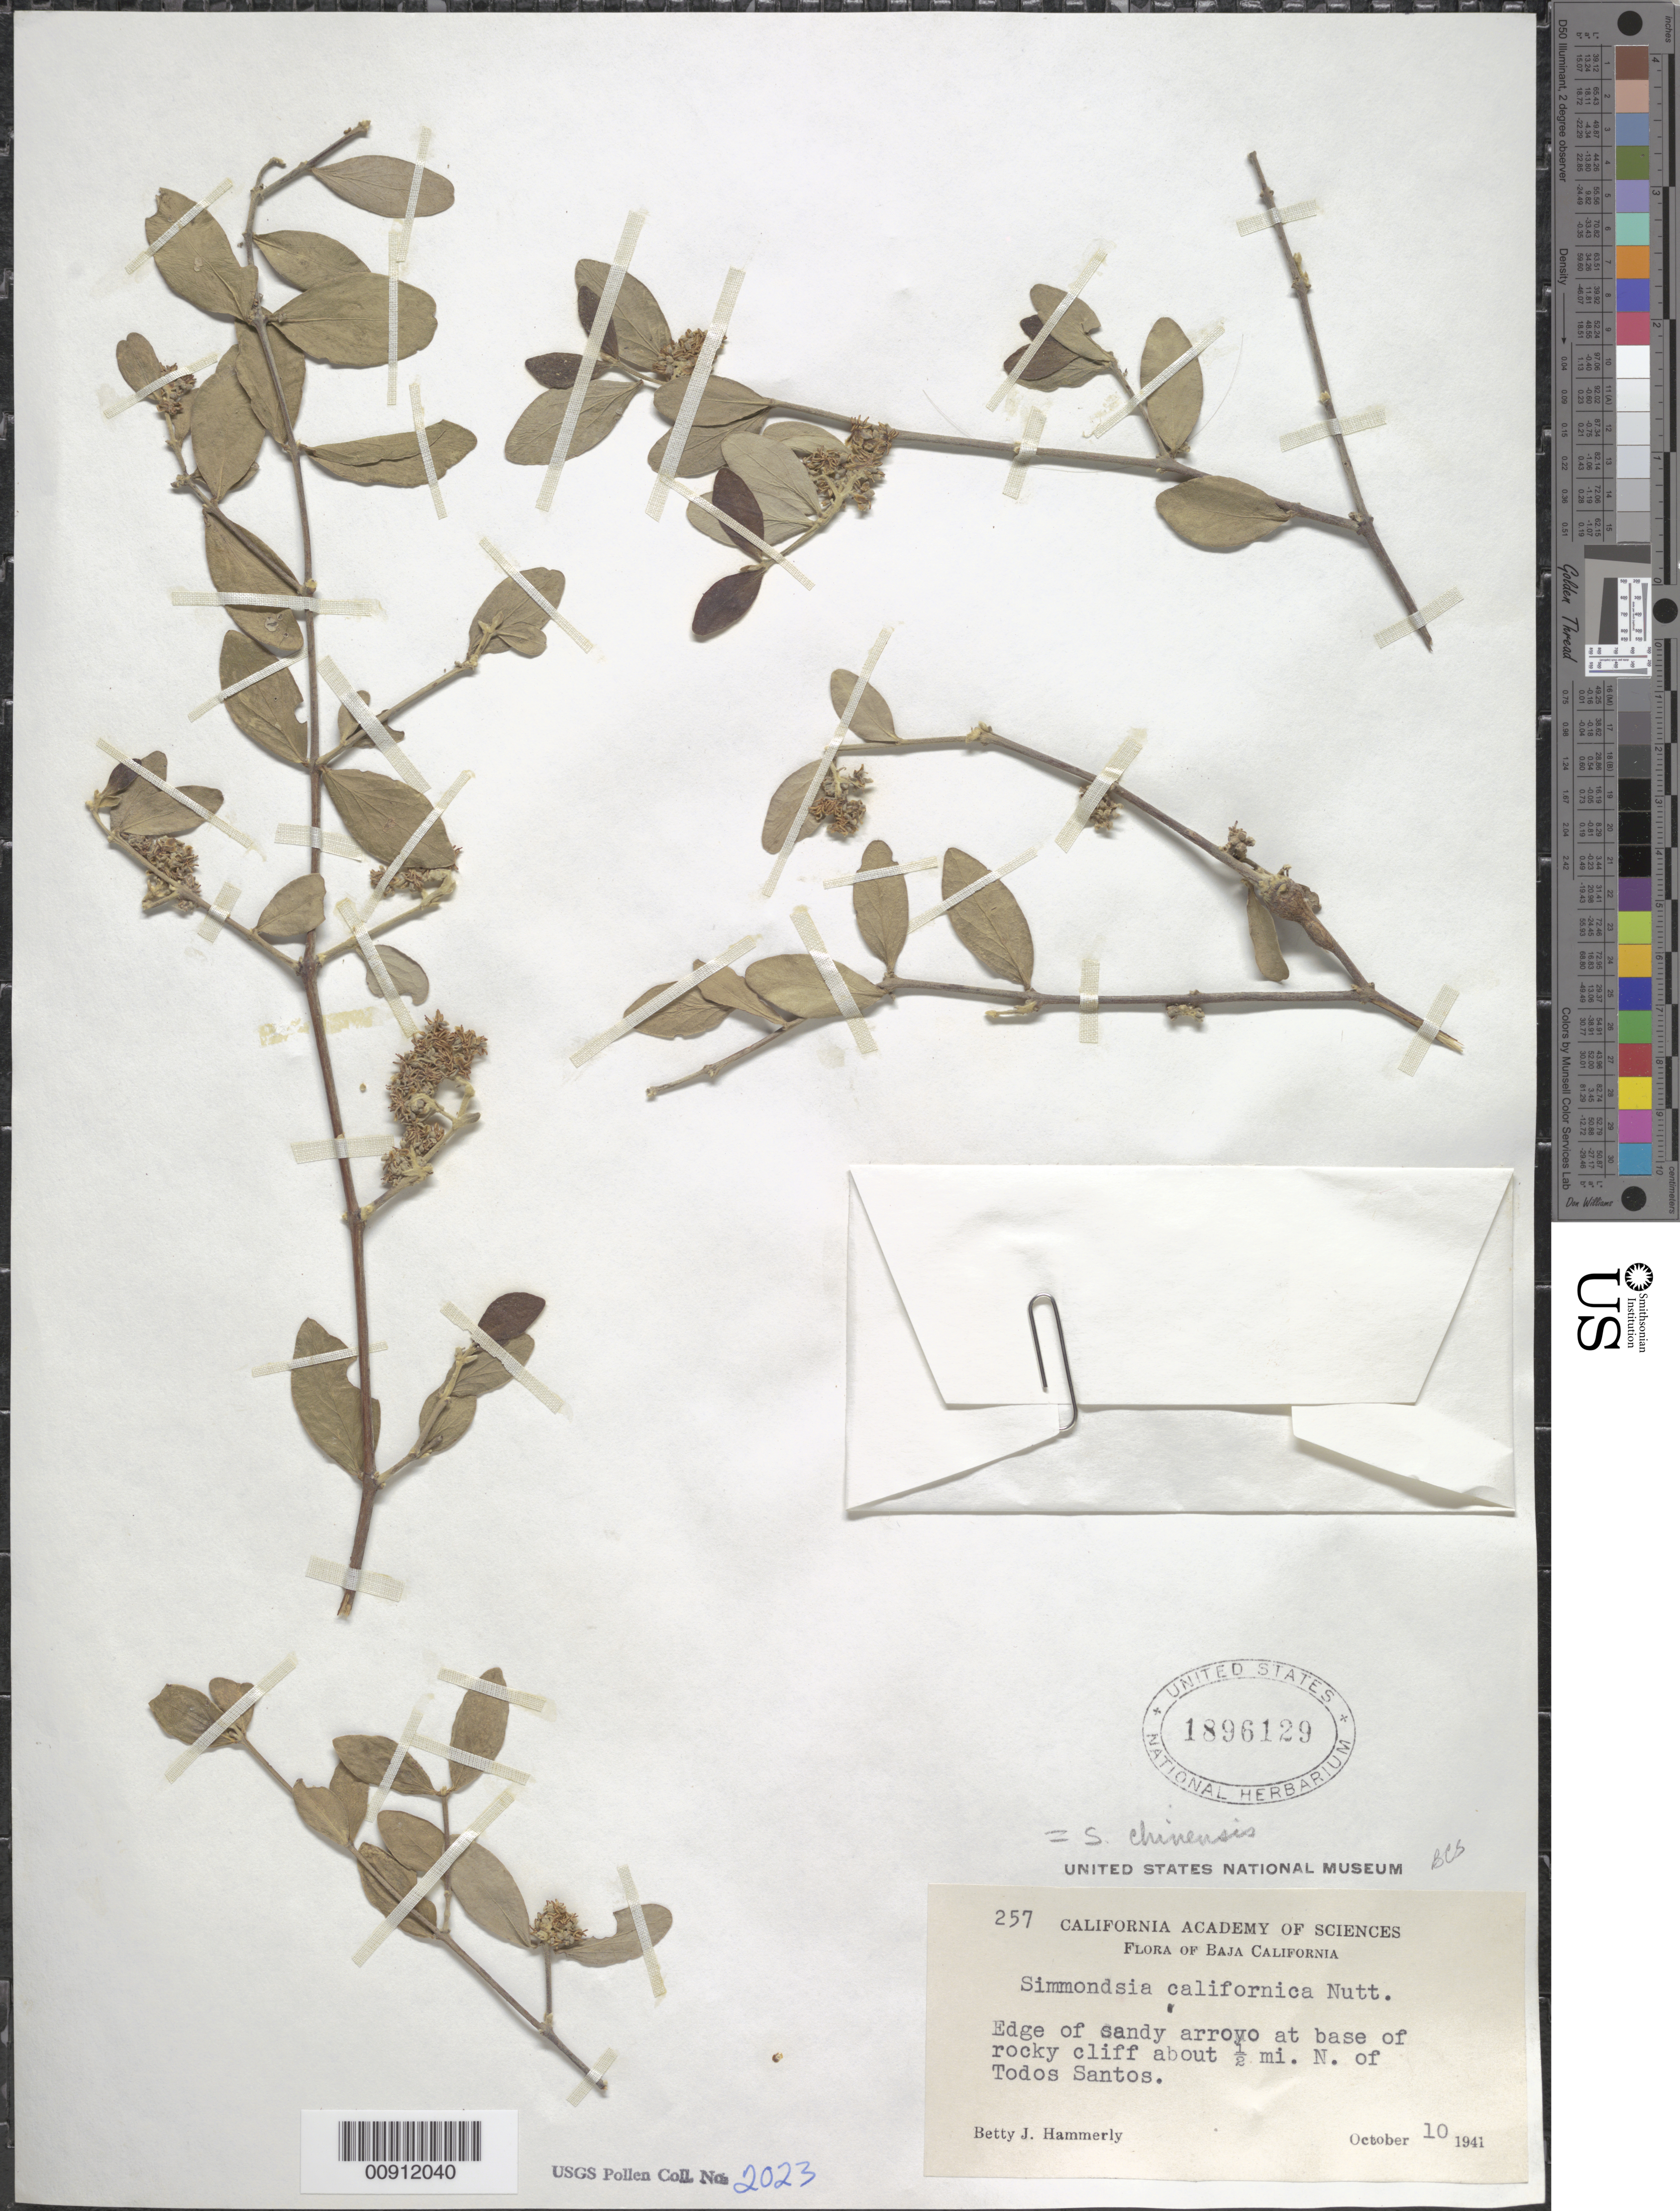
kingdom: Plantae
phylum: Tracheophyta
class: Magnoliopsida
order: Caryophyllales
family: Simmondsiaceae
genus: Simmondsia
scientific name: Simmondsia chinensis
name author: (Link) C.K. Schneid.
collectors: B. J. Hammerly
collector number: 257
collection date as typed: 10 Oct 1941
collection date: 1941-10-10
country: Mexico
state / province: Baja California Sur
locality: Edge of sandy arroyo at base of Rocky cliff about ½ mi. N. of Todos Santos.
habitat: Edge of sandy arroyo at base of Rocky cliff.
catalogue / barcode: US 1896129